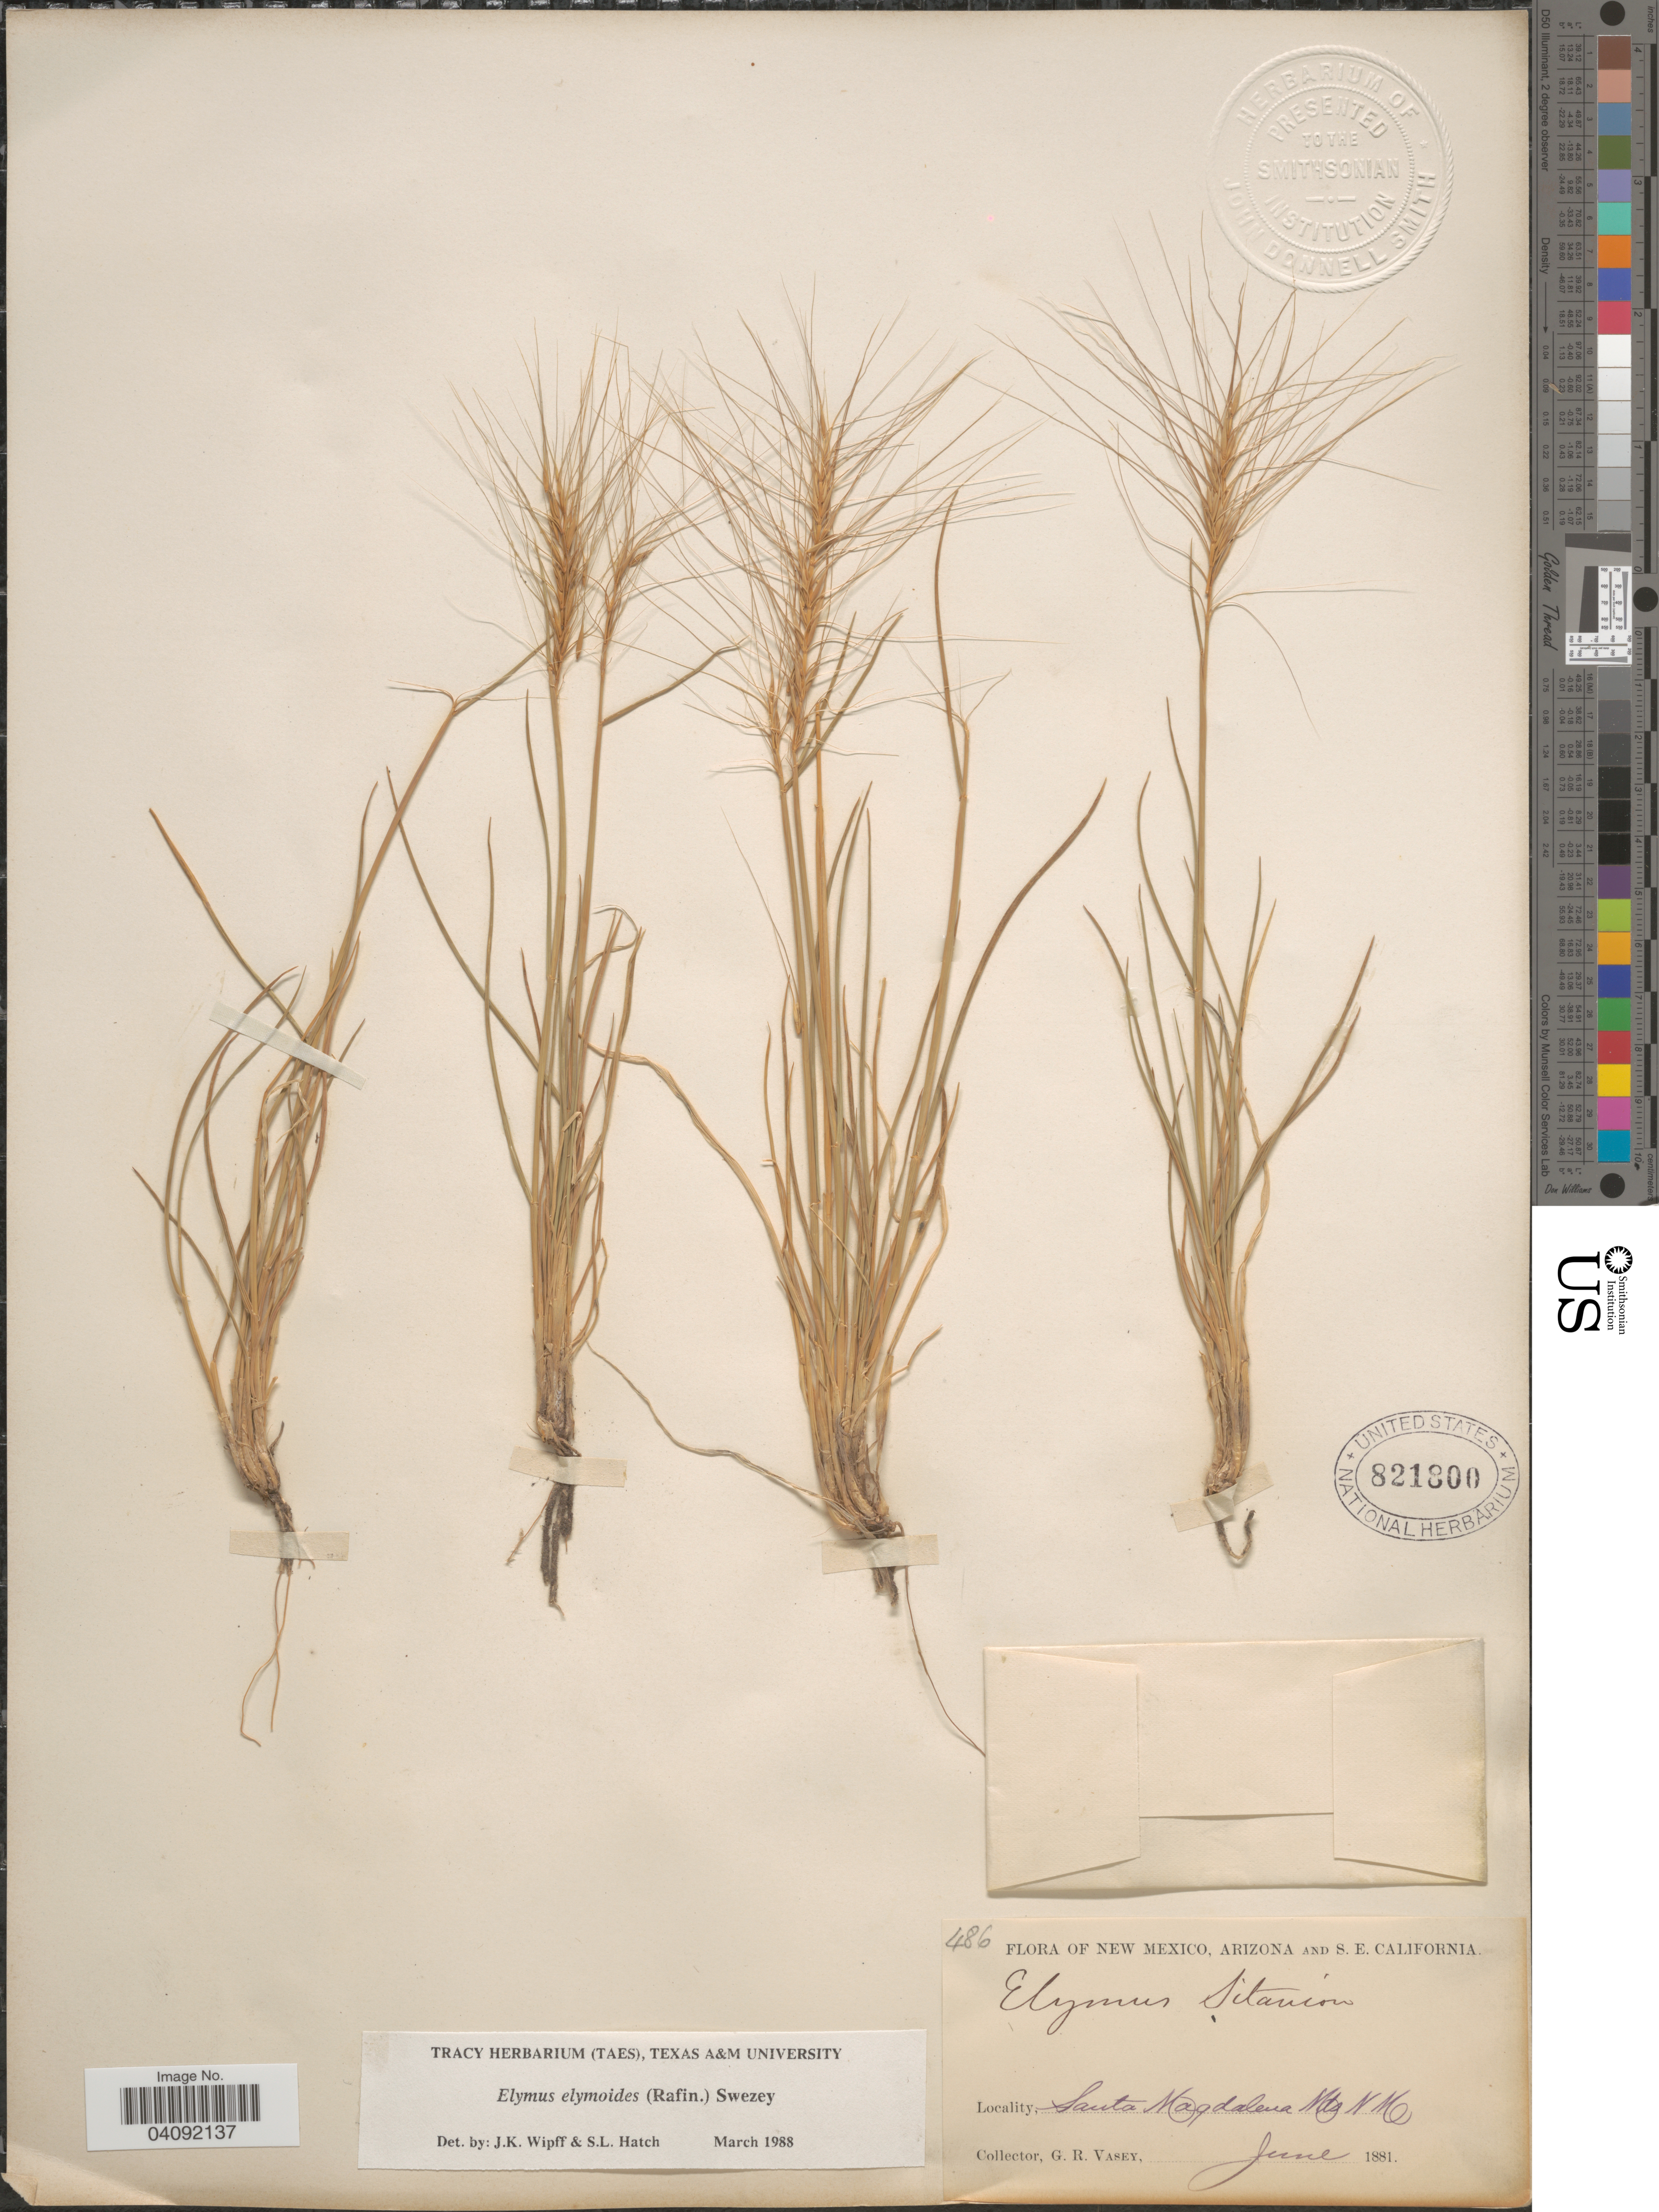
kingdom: Plantae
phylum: Tracheophyta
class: Liliopsida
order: Poales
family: Poaceae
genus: Elymus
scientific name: Elymus elymoides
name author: (Raf.) Swezey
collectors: G. R. Vasey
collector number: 486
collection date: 1881-06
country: United States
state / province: New Mexico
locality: Santa Magdalena Mts.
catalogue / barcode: US 821800